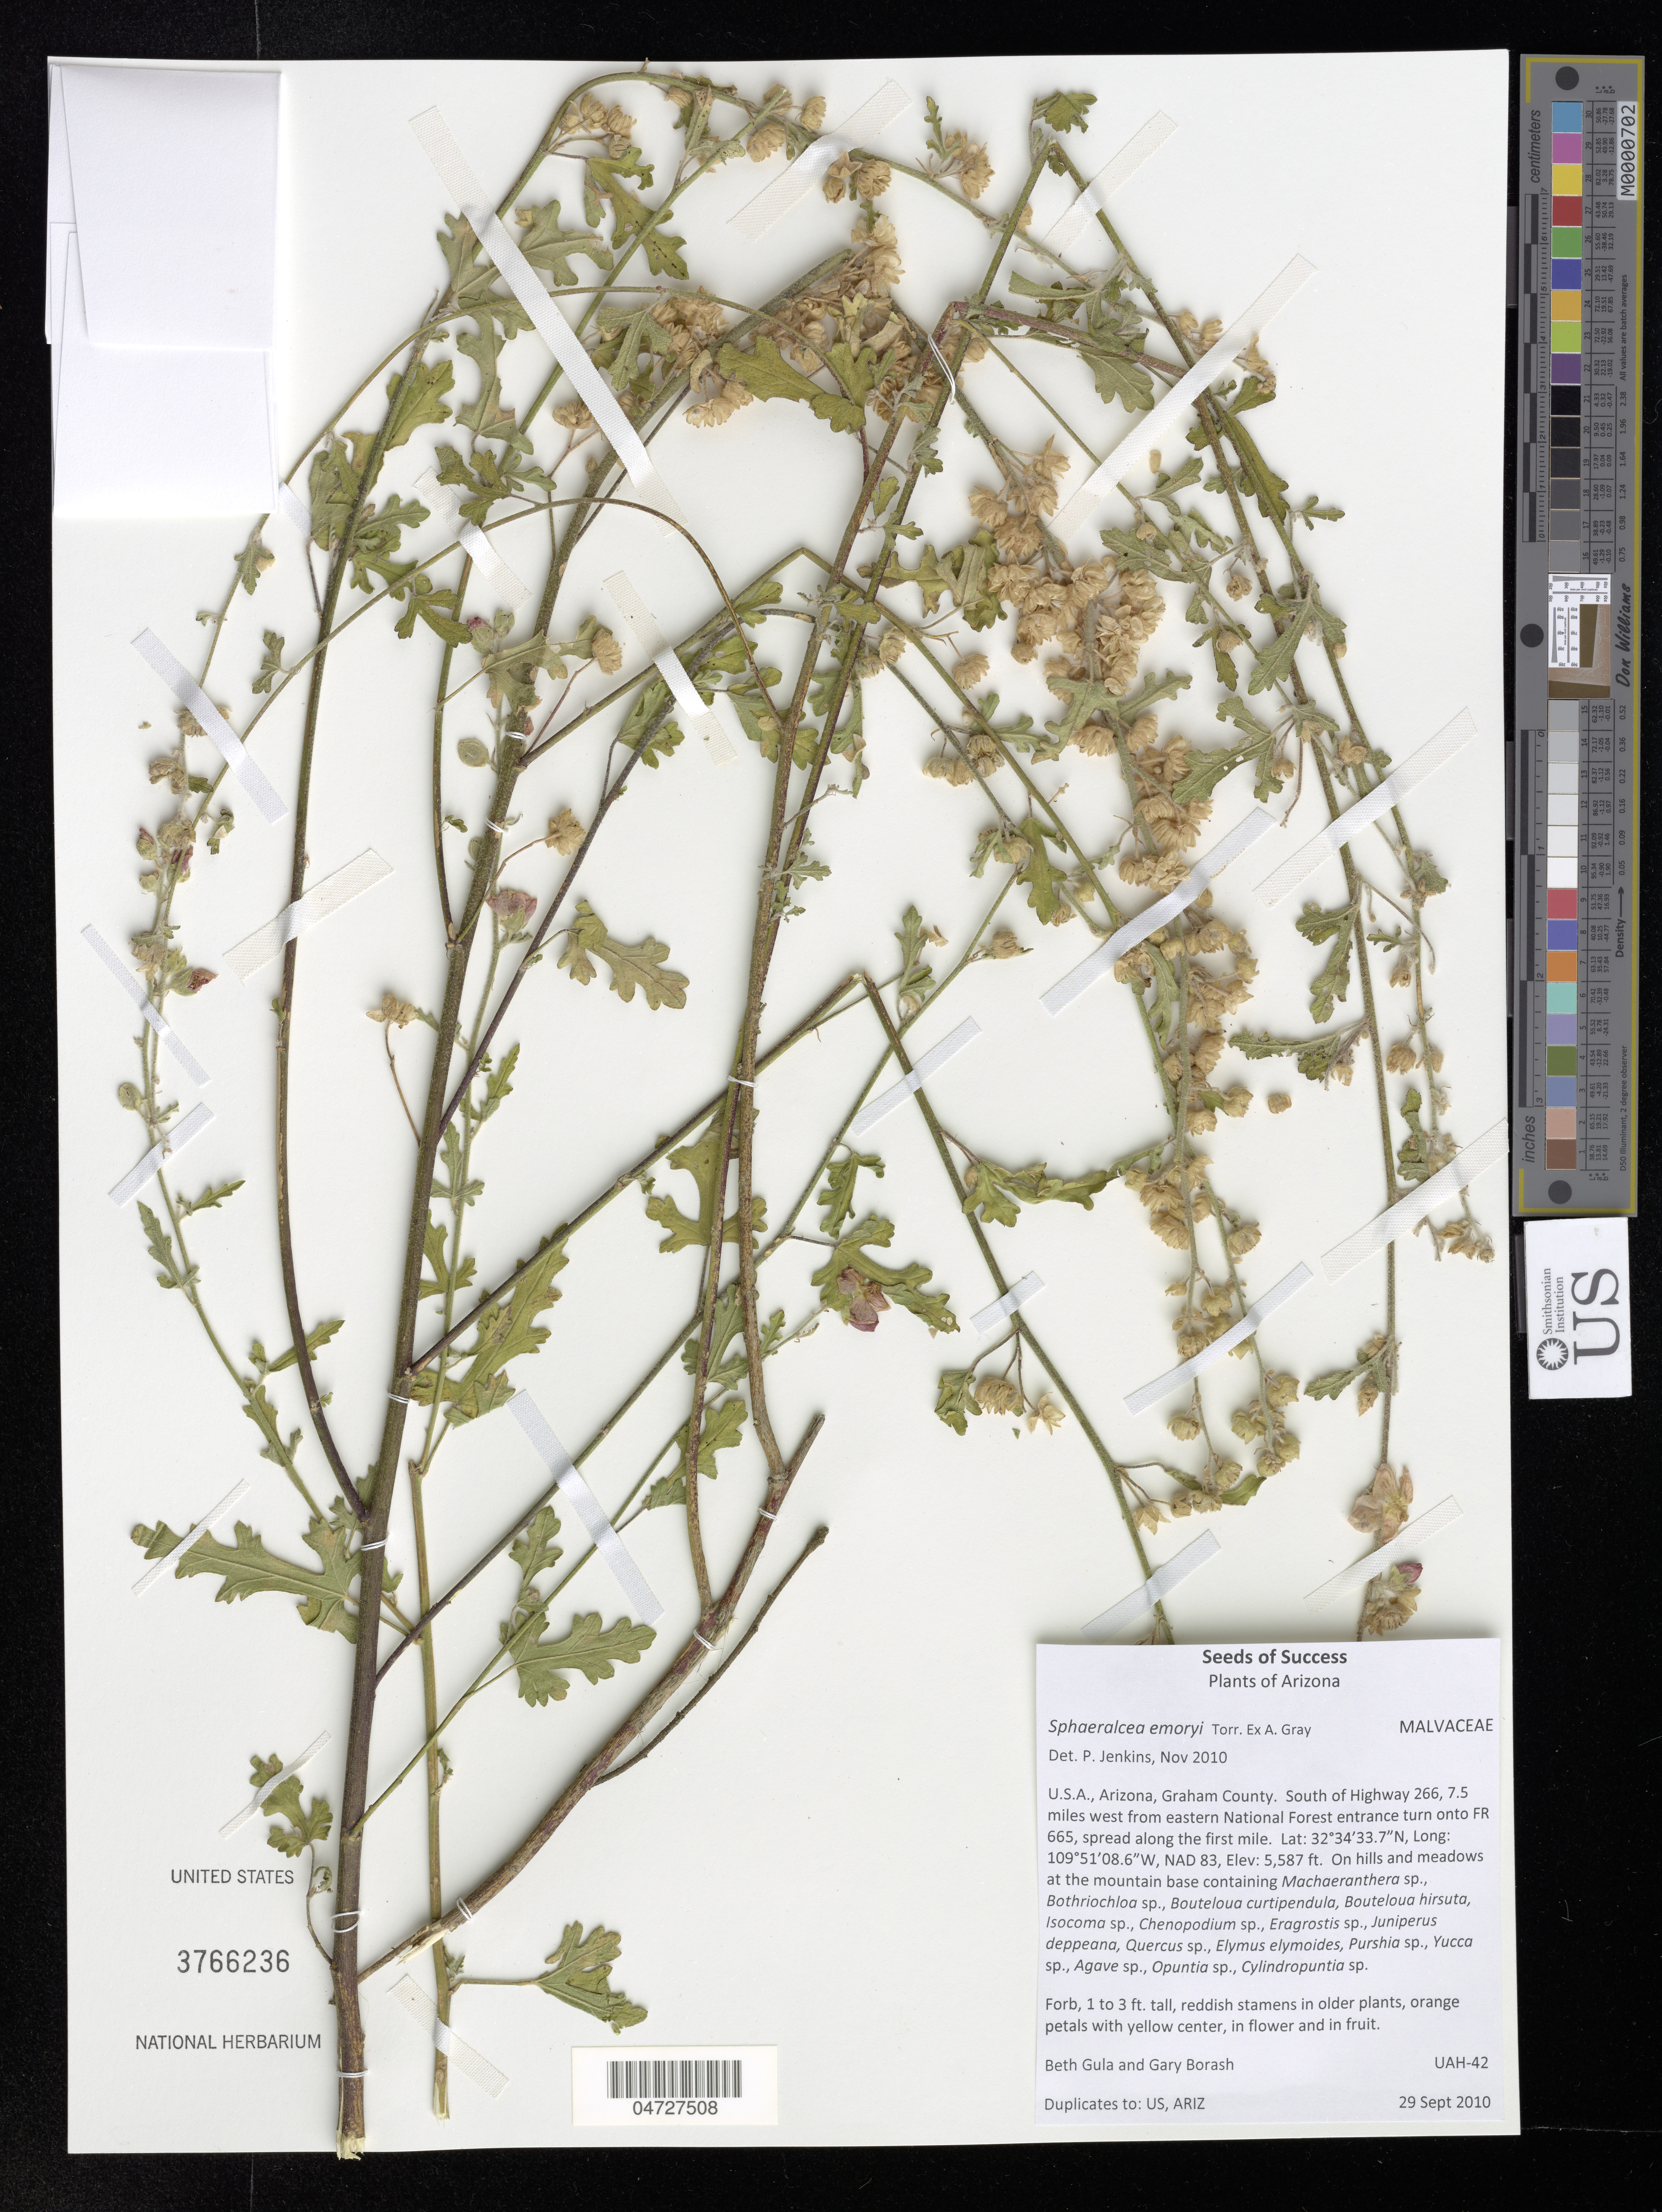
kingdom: Plantae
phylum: Tracheophyta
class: Magnoliopsida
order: Malvales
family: Malvaceae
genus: Sphaeralcea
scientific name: Sphaeralcea emoryi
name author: Torr. & A. Gray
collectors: B. Gula & G. Borash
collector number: UAH-42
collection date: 2010-09-29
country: United States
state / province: Arizona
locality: Graham County. South of Highway 266, 7.5 miles west from eastern National Forest entrance turn onto FR 665, spread along the first mile.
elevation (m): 1703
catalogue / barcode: US 3766236